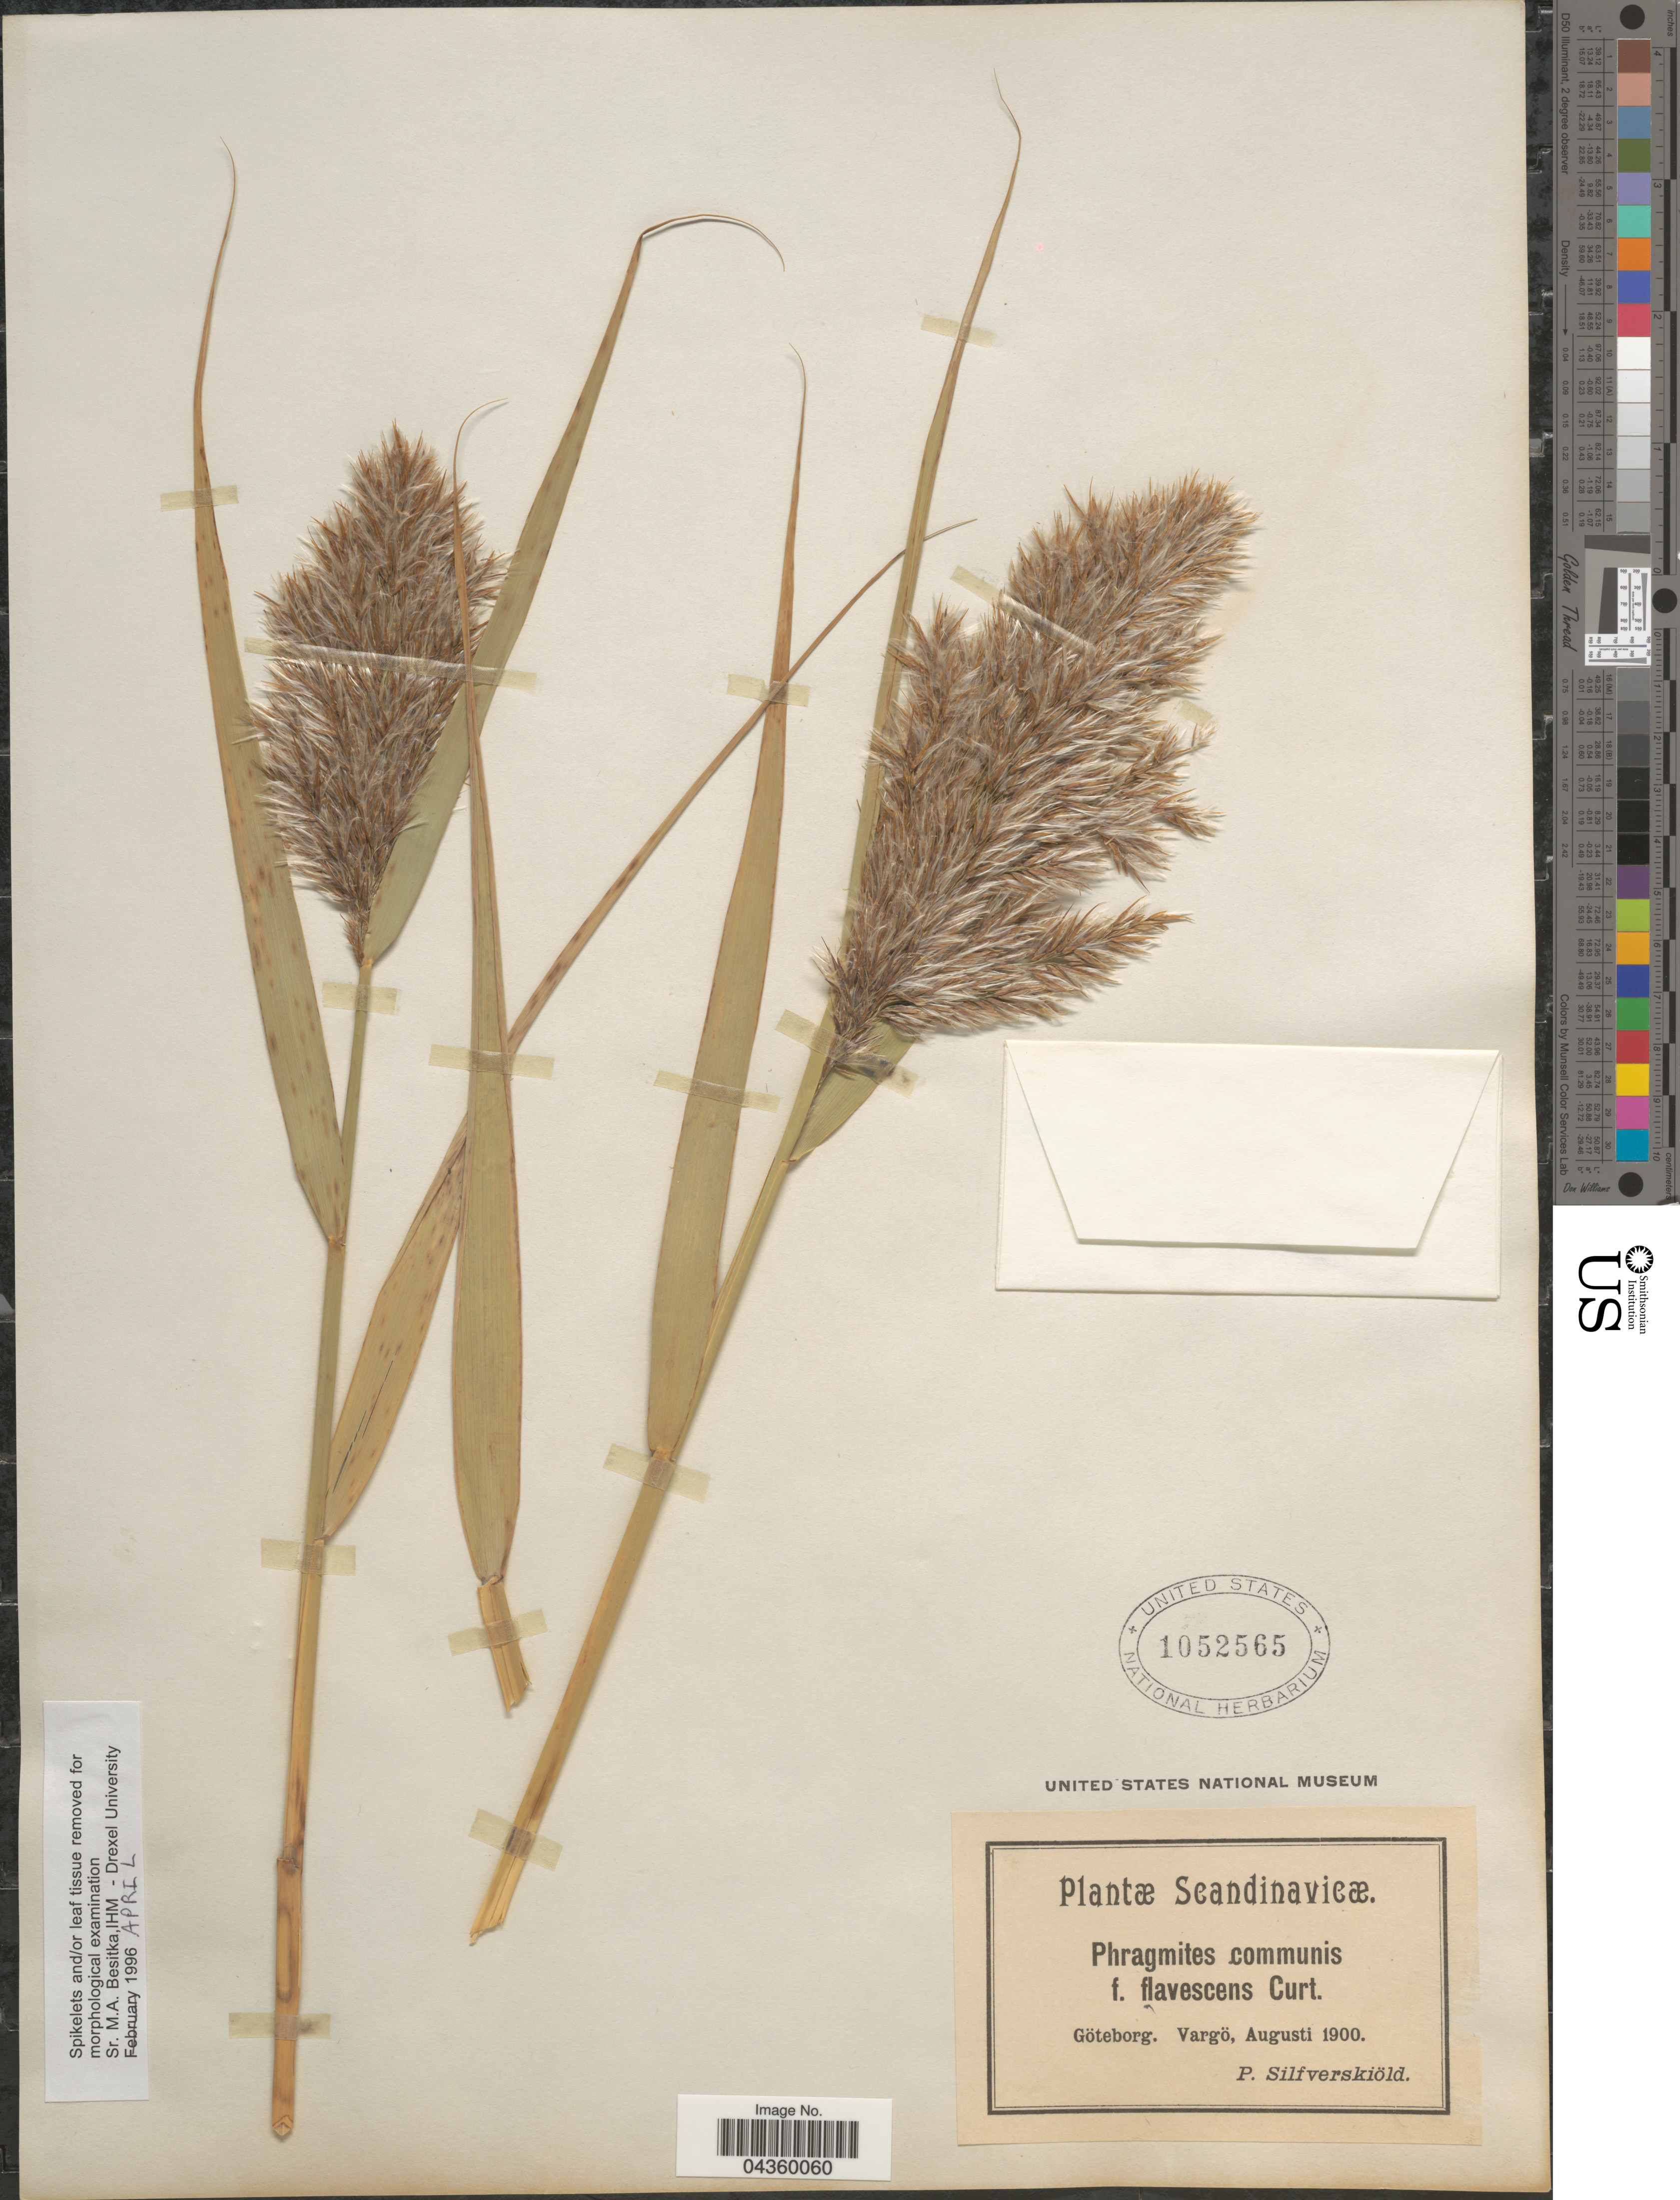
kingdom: Plantae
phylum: Tracheophyta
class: Liliopsida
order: Poales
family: Poaceae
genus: Phragmites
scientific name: Phragmites australis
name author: (Cav.) Trin. ex Steud.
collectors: P. Silferverskiöld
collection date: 1900-08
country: Sweden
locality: Scandinavicæ. Göteborg. Vargö.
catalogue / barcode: US 1052565